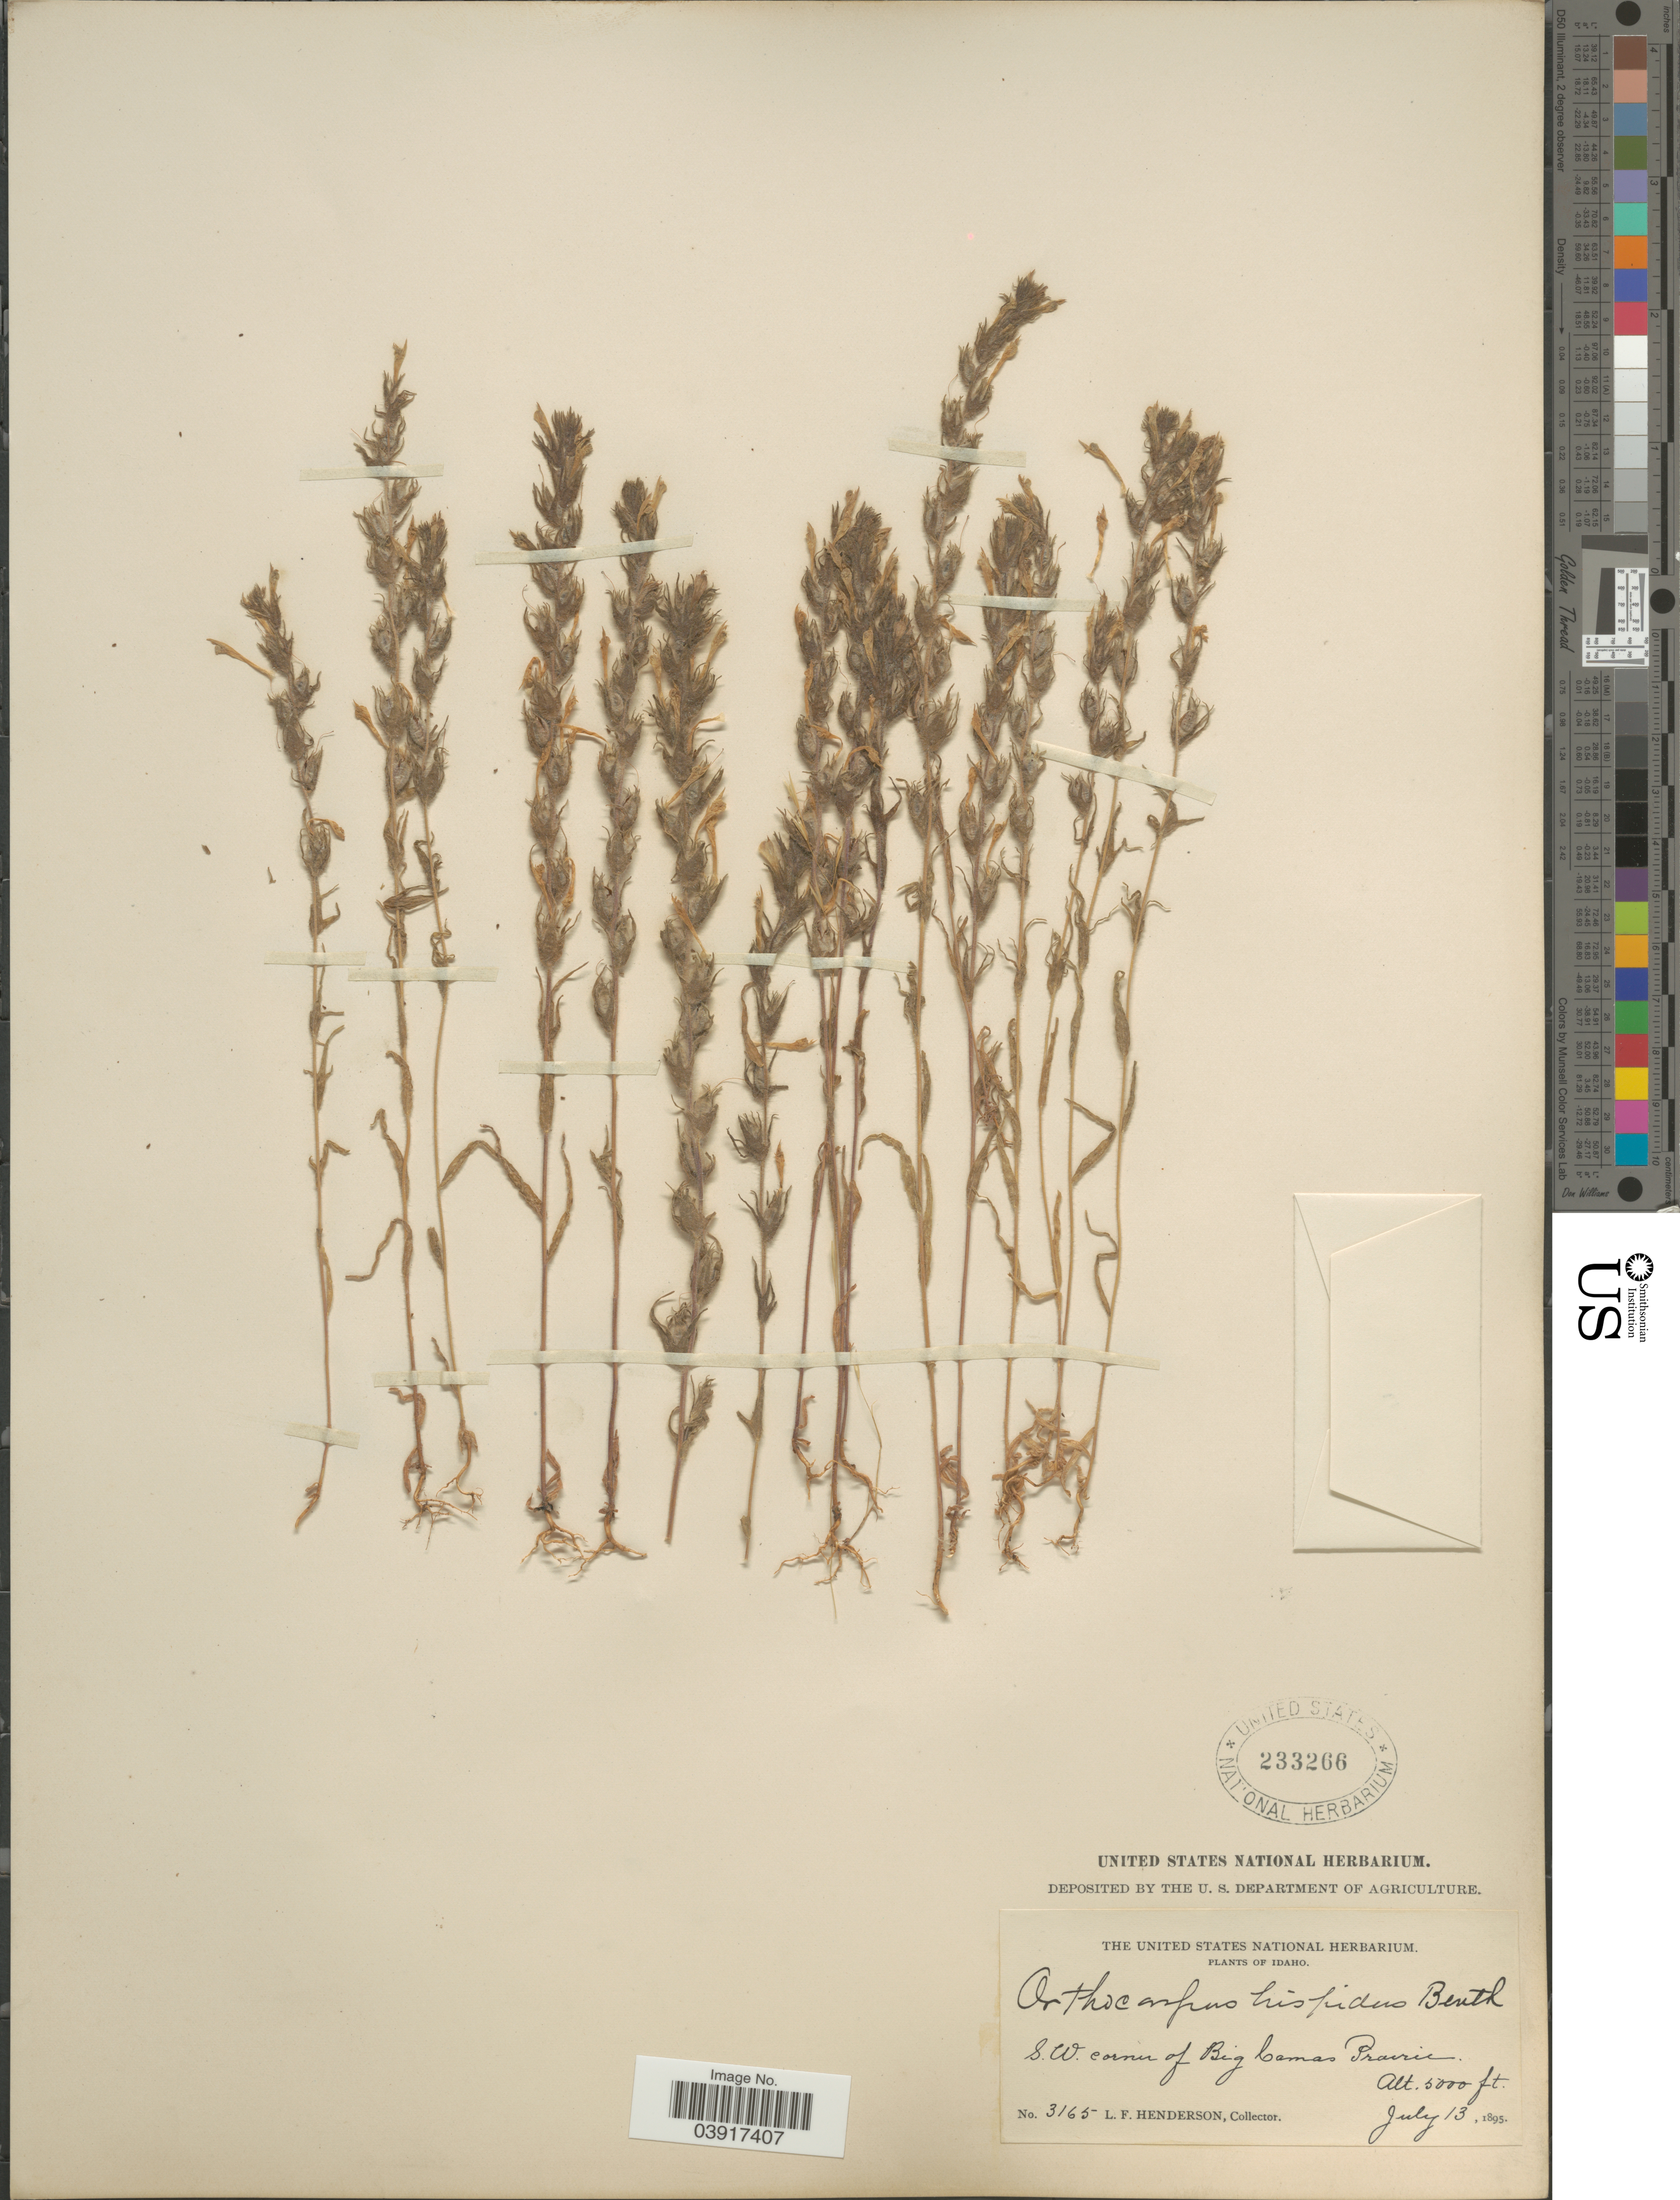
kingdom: Plantae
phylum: Tracheophyta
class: Magnoliopsida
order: Lamiales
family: Orobanchaceae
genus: Orthocarpus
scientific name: Orthocarpus hispidus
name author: Benth.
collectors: L. Henderson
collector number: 3165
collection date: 1895-07-13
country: United States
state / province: Idaho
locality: S.W. corner of Big Camas Prairie.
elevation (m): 1524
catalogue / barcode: US 233266